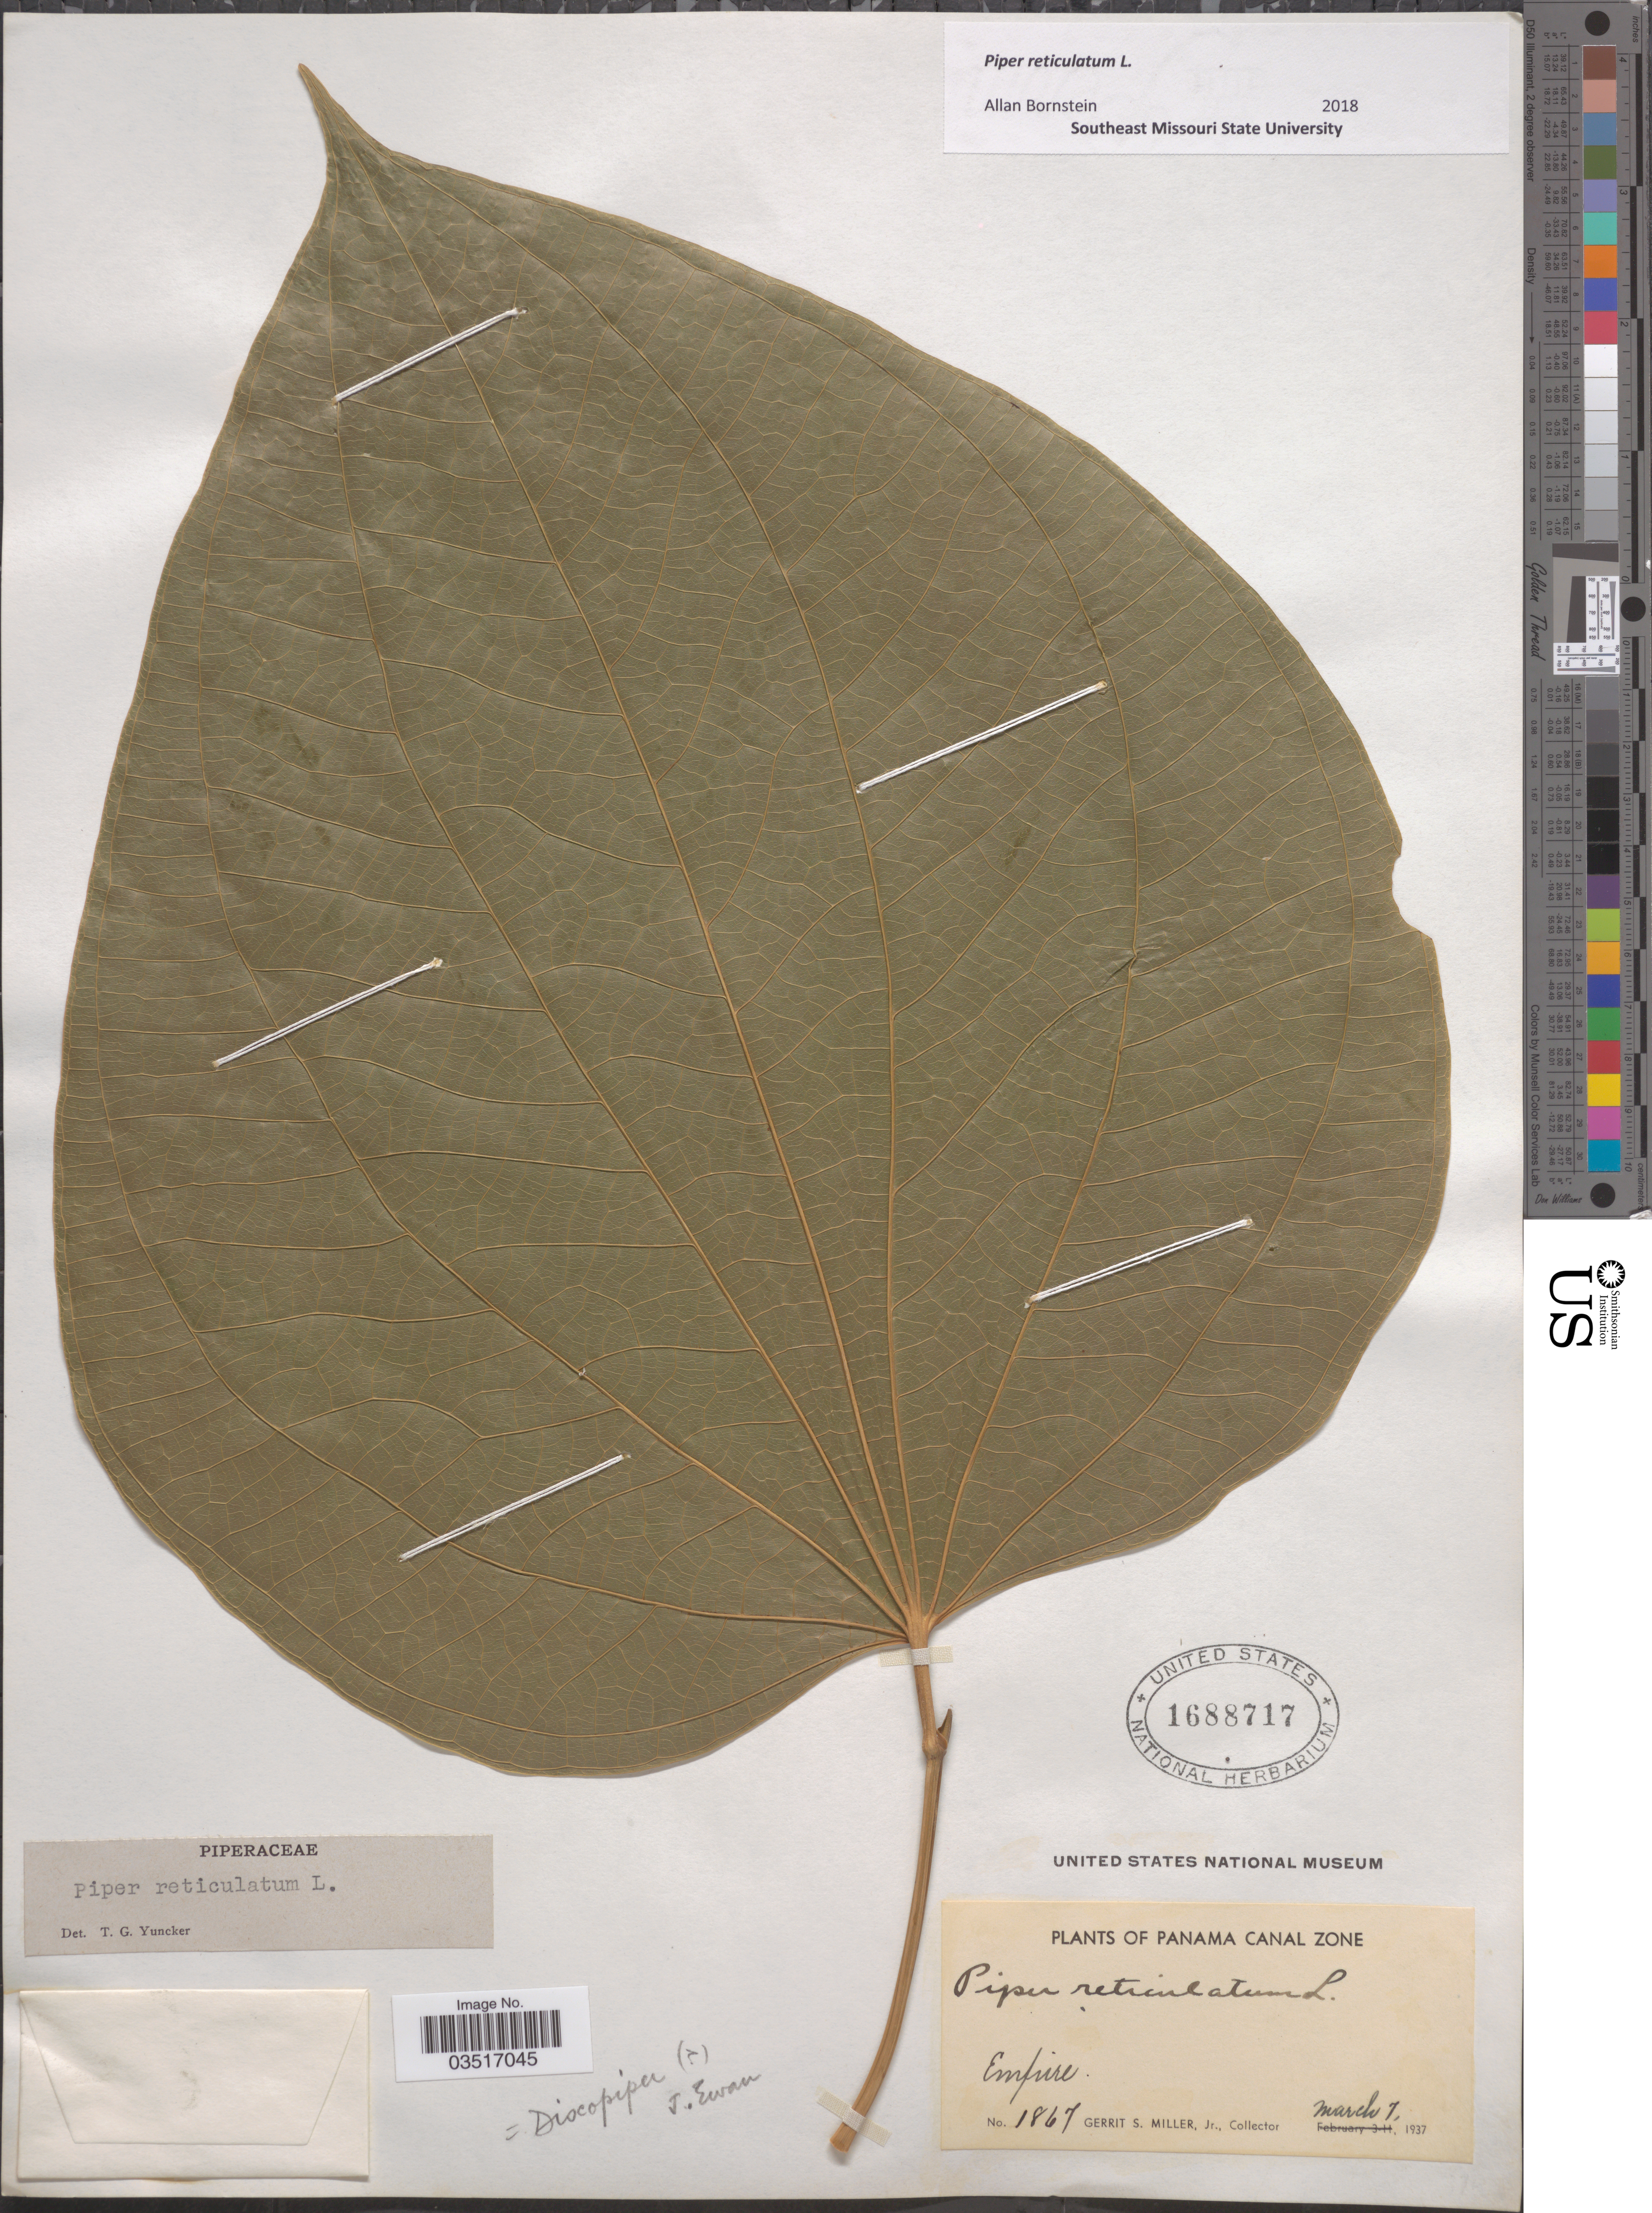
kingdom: Plantae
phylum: Tracheophyta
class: Magnoliopsida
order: Piperales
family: Piperaceae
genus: Piper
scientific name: Piper reticulatum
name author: L.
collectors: G. S. Miller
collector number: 1867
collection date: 1937-03-07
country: Panama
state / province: Colón / Panamá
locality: Panama Canal Zone. Empire.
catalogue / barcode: US 1688717